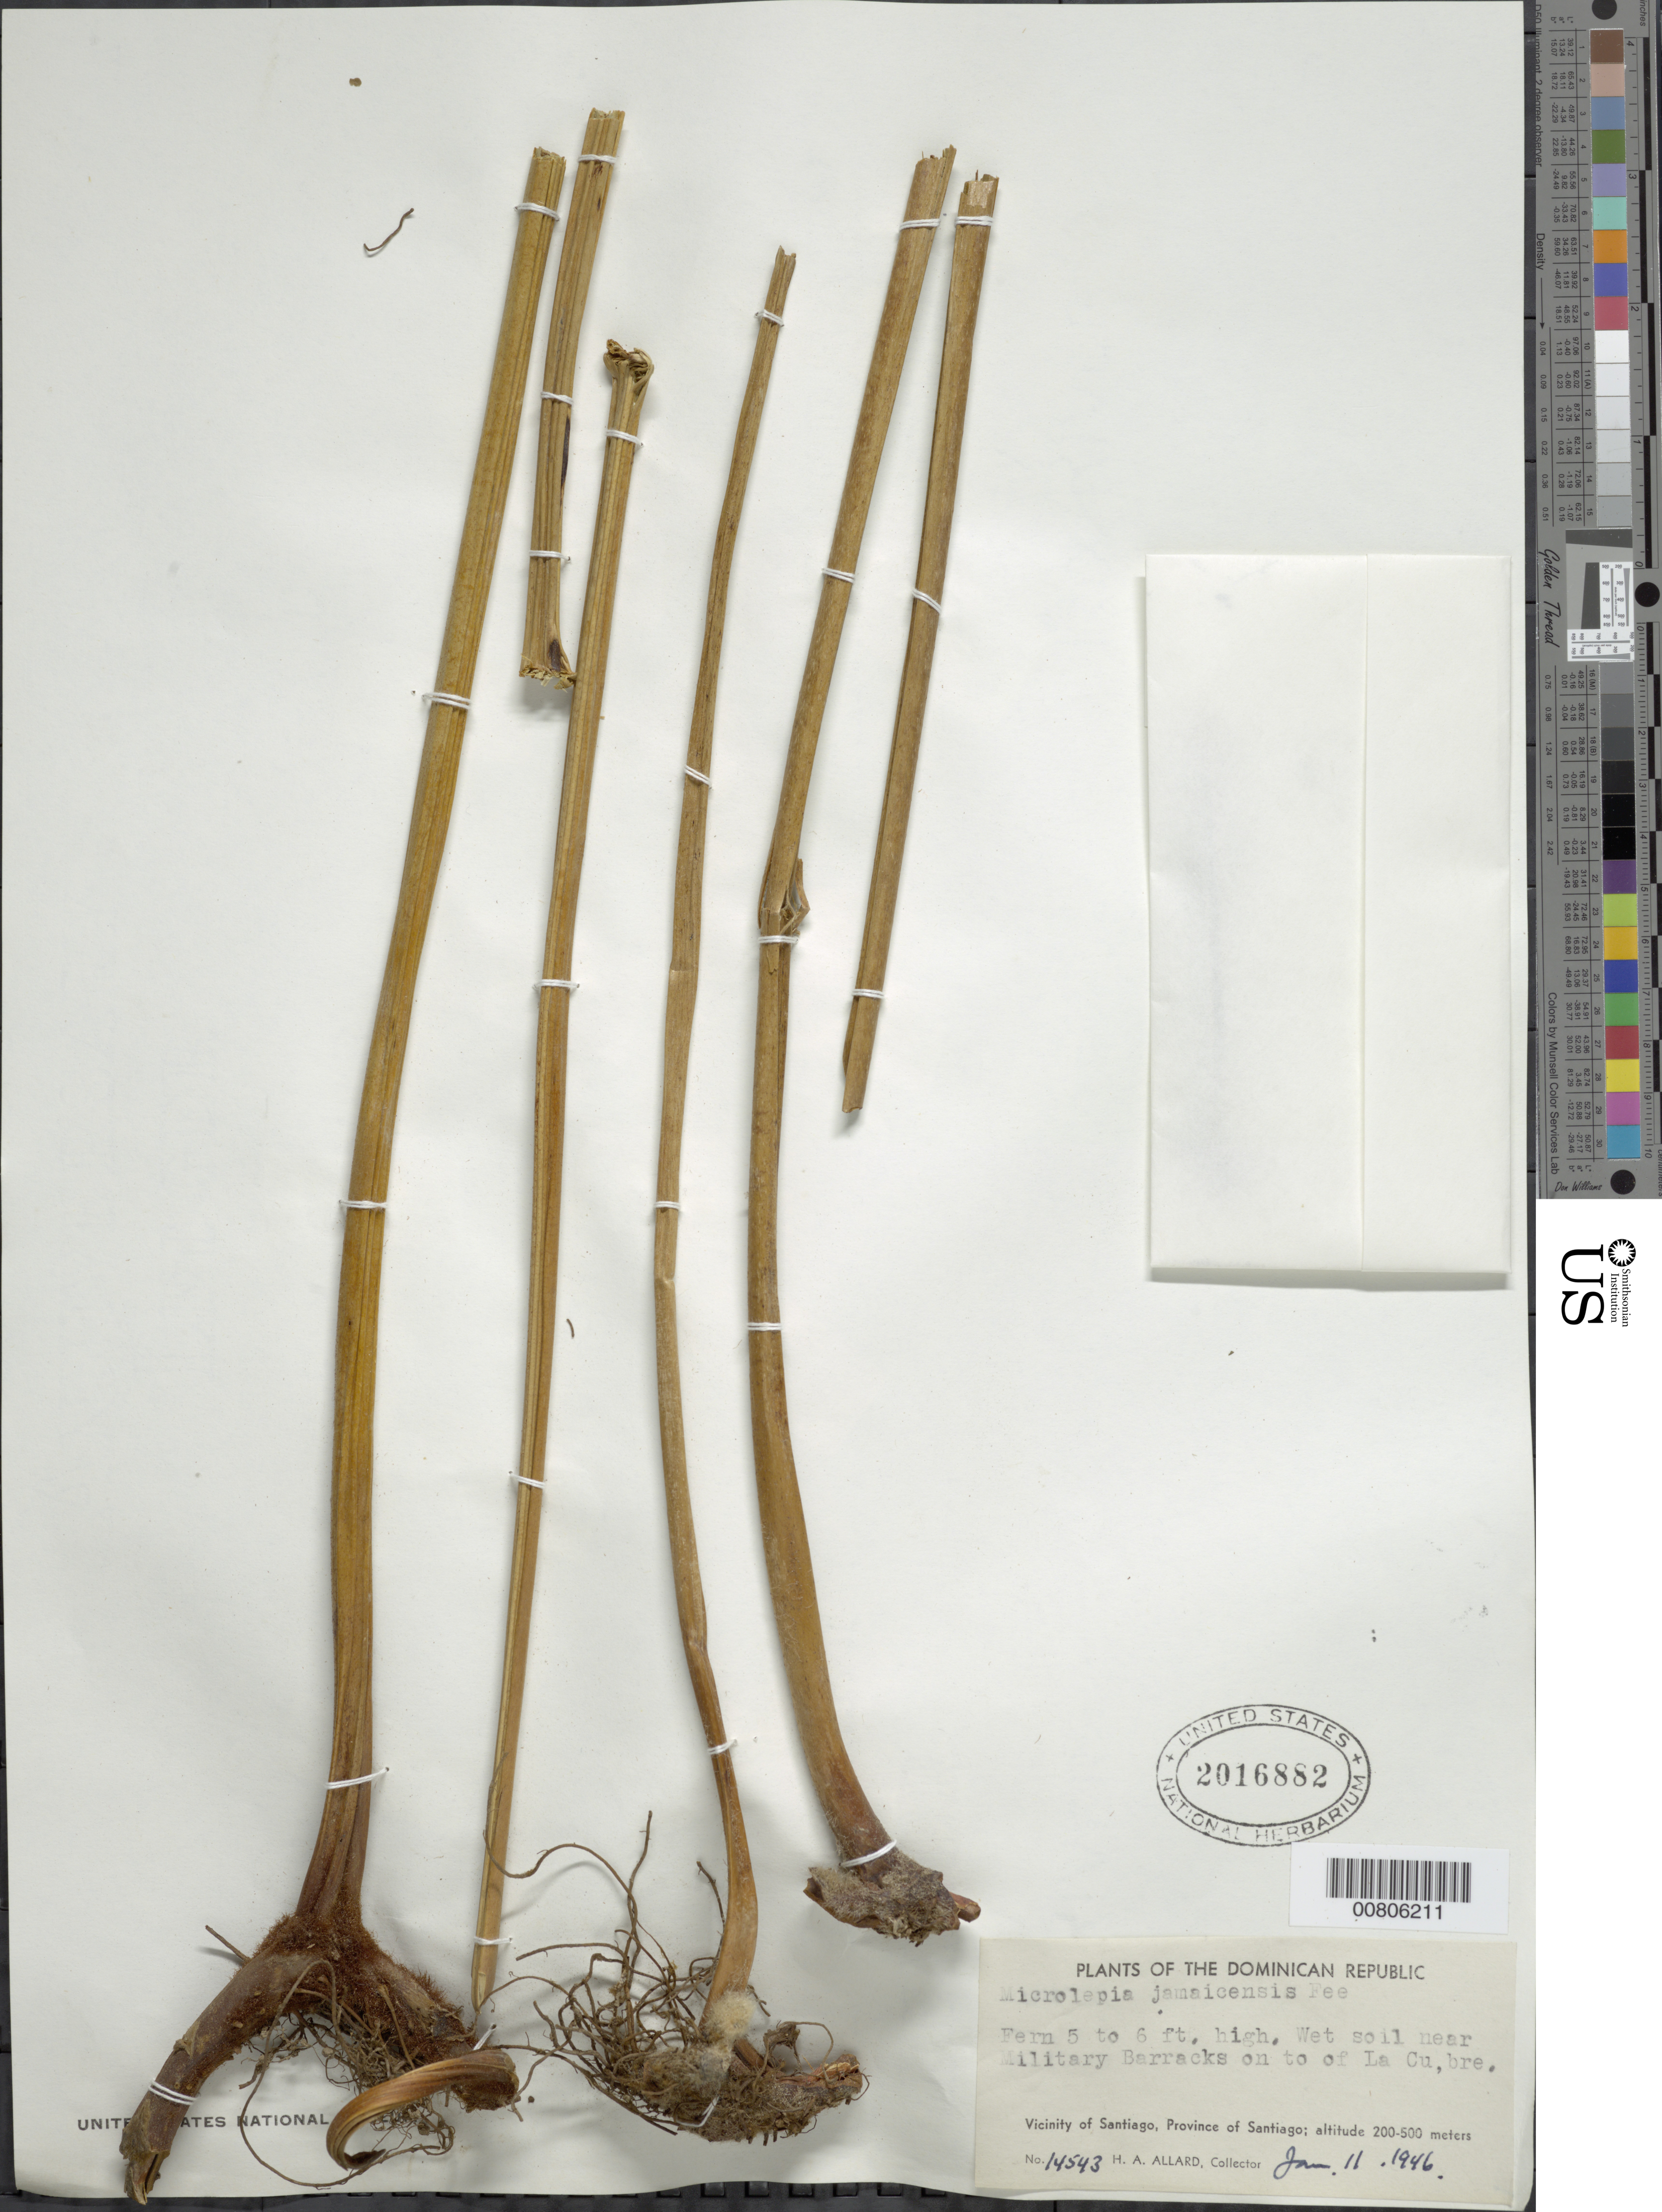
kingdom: Plantae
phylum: Tracheophyta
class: Polypodiopsida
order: Polypodiales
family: Dennstaedtiaceae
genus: Microlepia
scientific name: Microlepia jamaicensis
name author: (Hook.) Fée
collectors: H. A. Allard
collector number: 14543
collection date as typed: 11 Jan 1946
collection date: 1946-01-11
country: Dominican Republic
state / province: Santiago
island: Hispaniola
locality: Santiago vicinity, near Military Barracks on top of La Cumbre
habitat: Wet soil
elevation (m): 200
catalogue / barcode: US 2016882